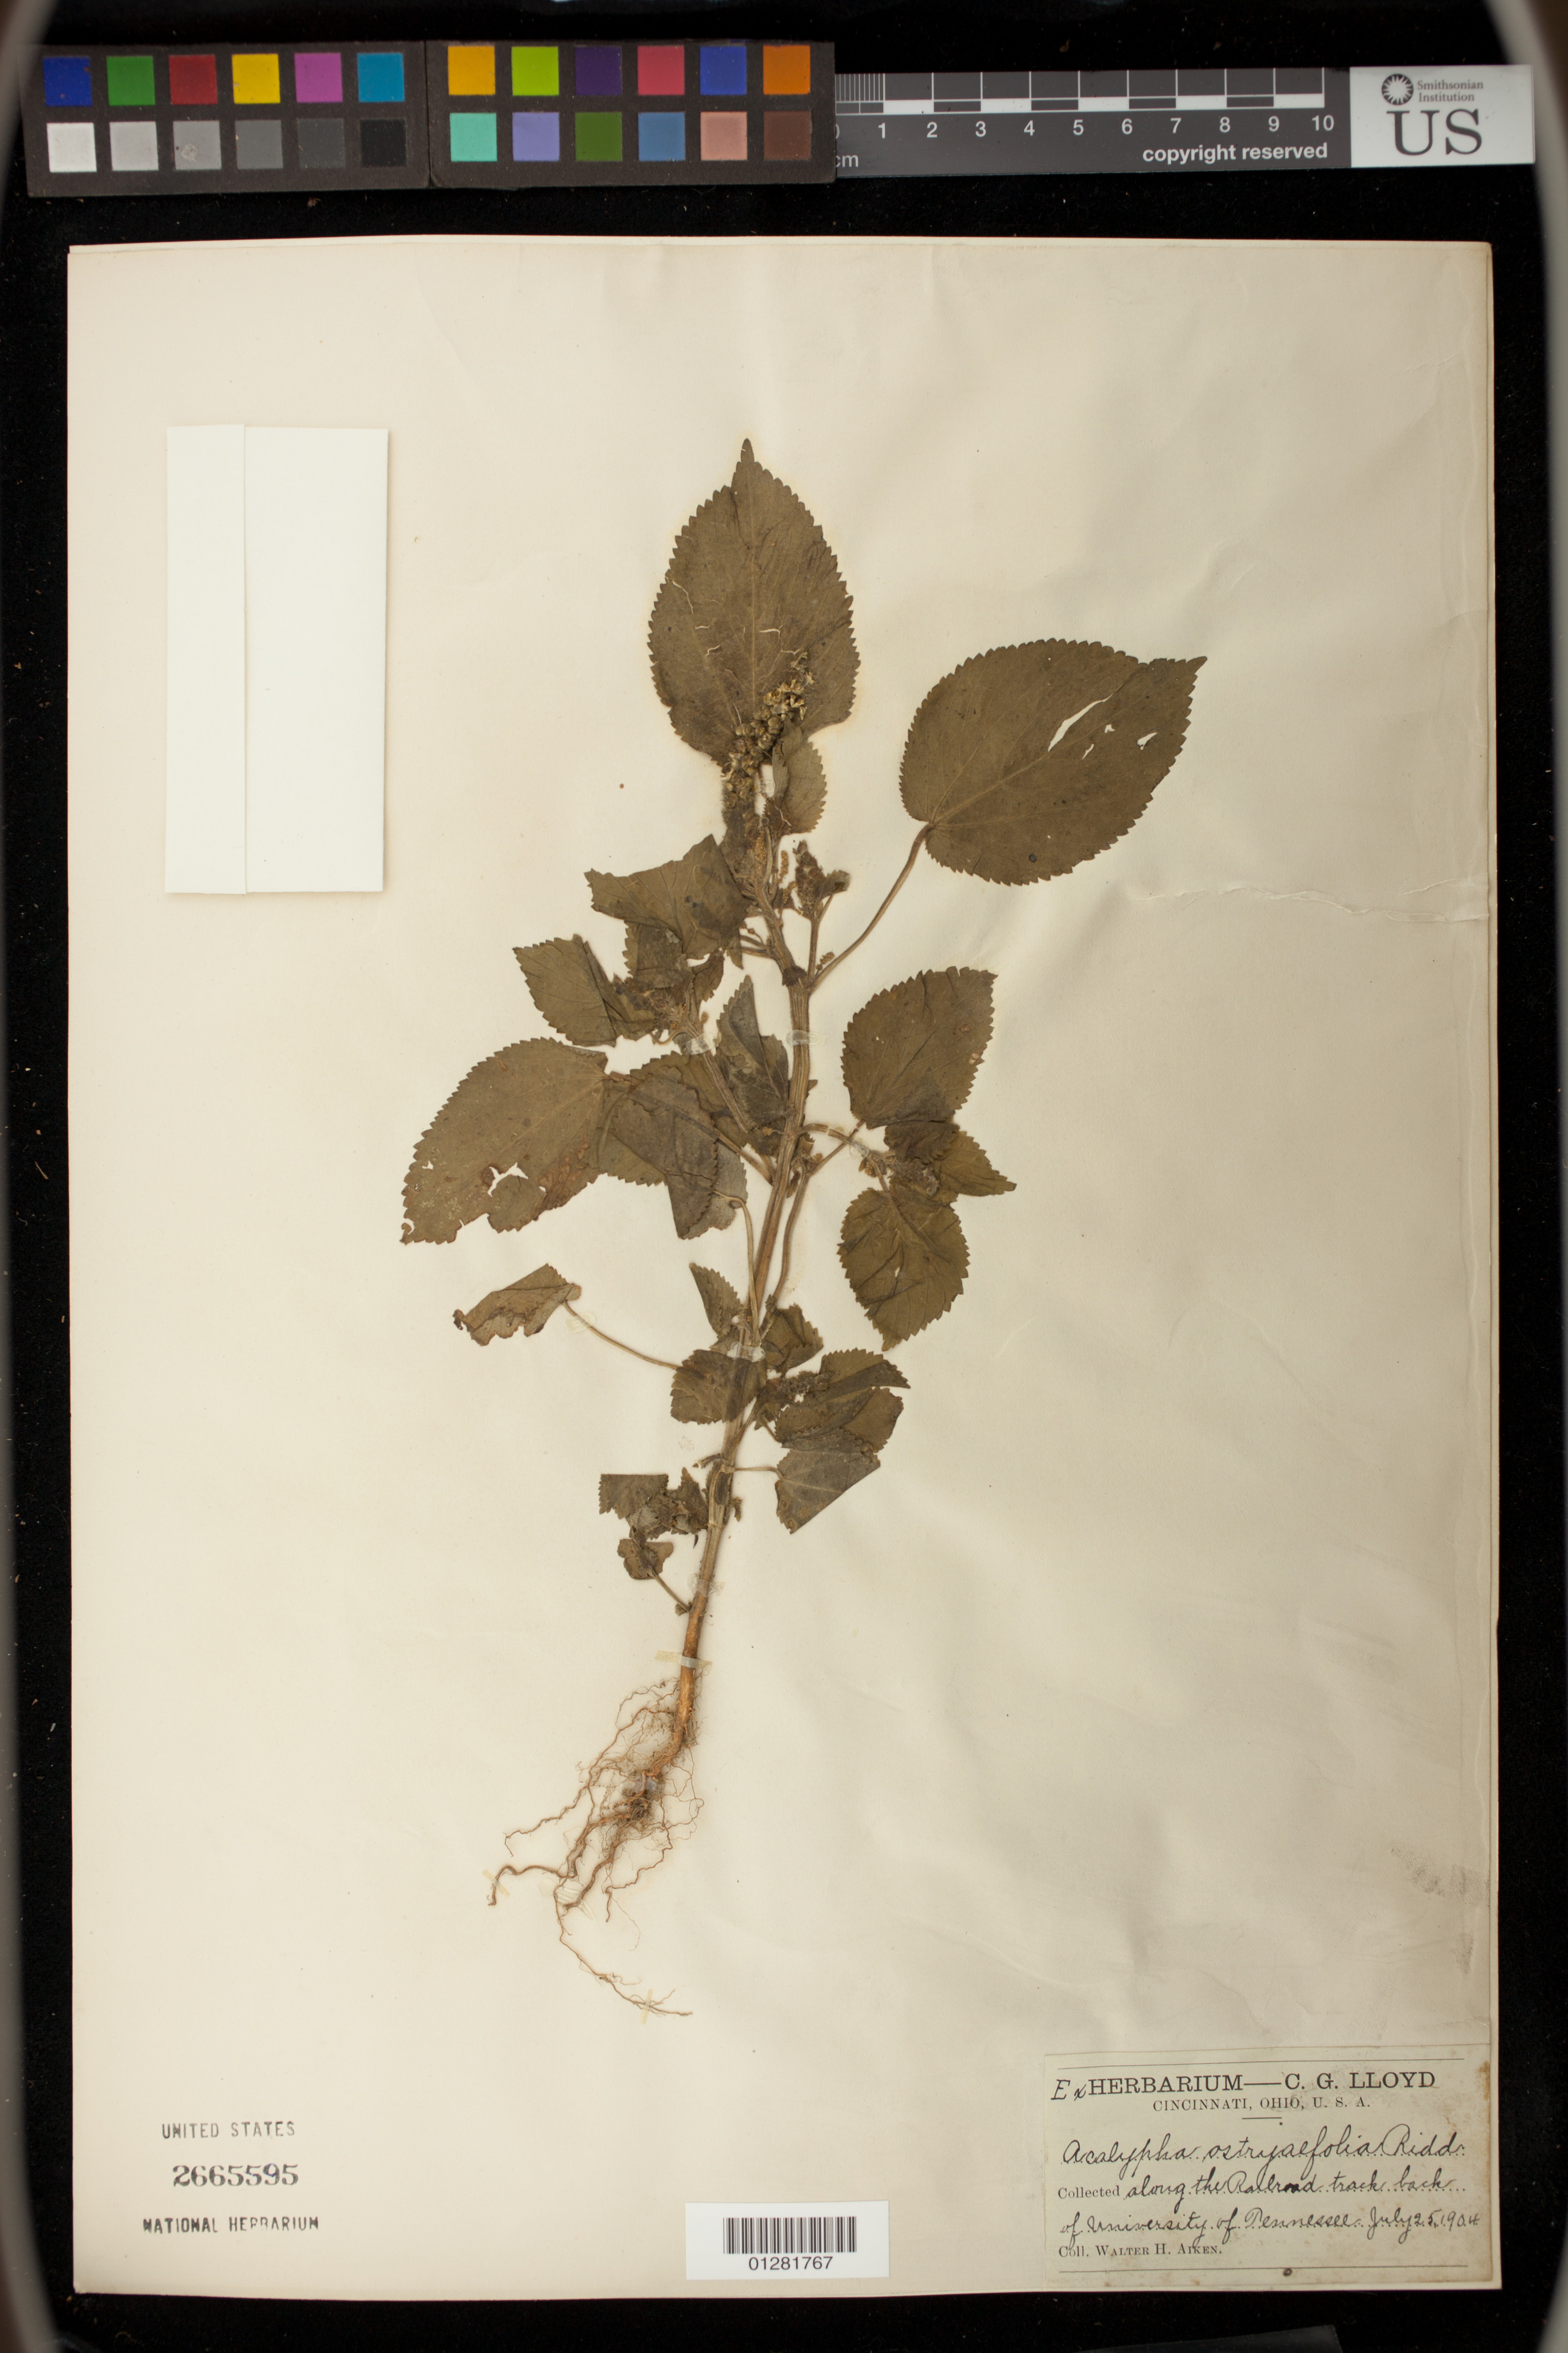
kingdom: Plantae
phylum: Tracheophyta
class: Magnoliopsida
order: Malpighiales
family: Euphorbiaceae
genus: Acalypha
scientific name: Acalypha ostryifolia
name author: Ridd.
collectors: W. Aiken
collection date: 1904-07-25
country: United States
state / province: Tennessee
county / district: Knox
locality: Along Railroad track back of University of Tennessee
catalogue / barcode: US 2665595